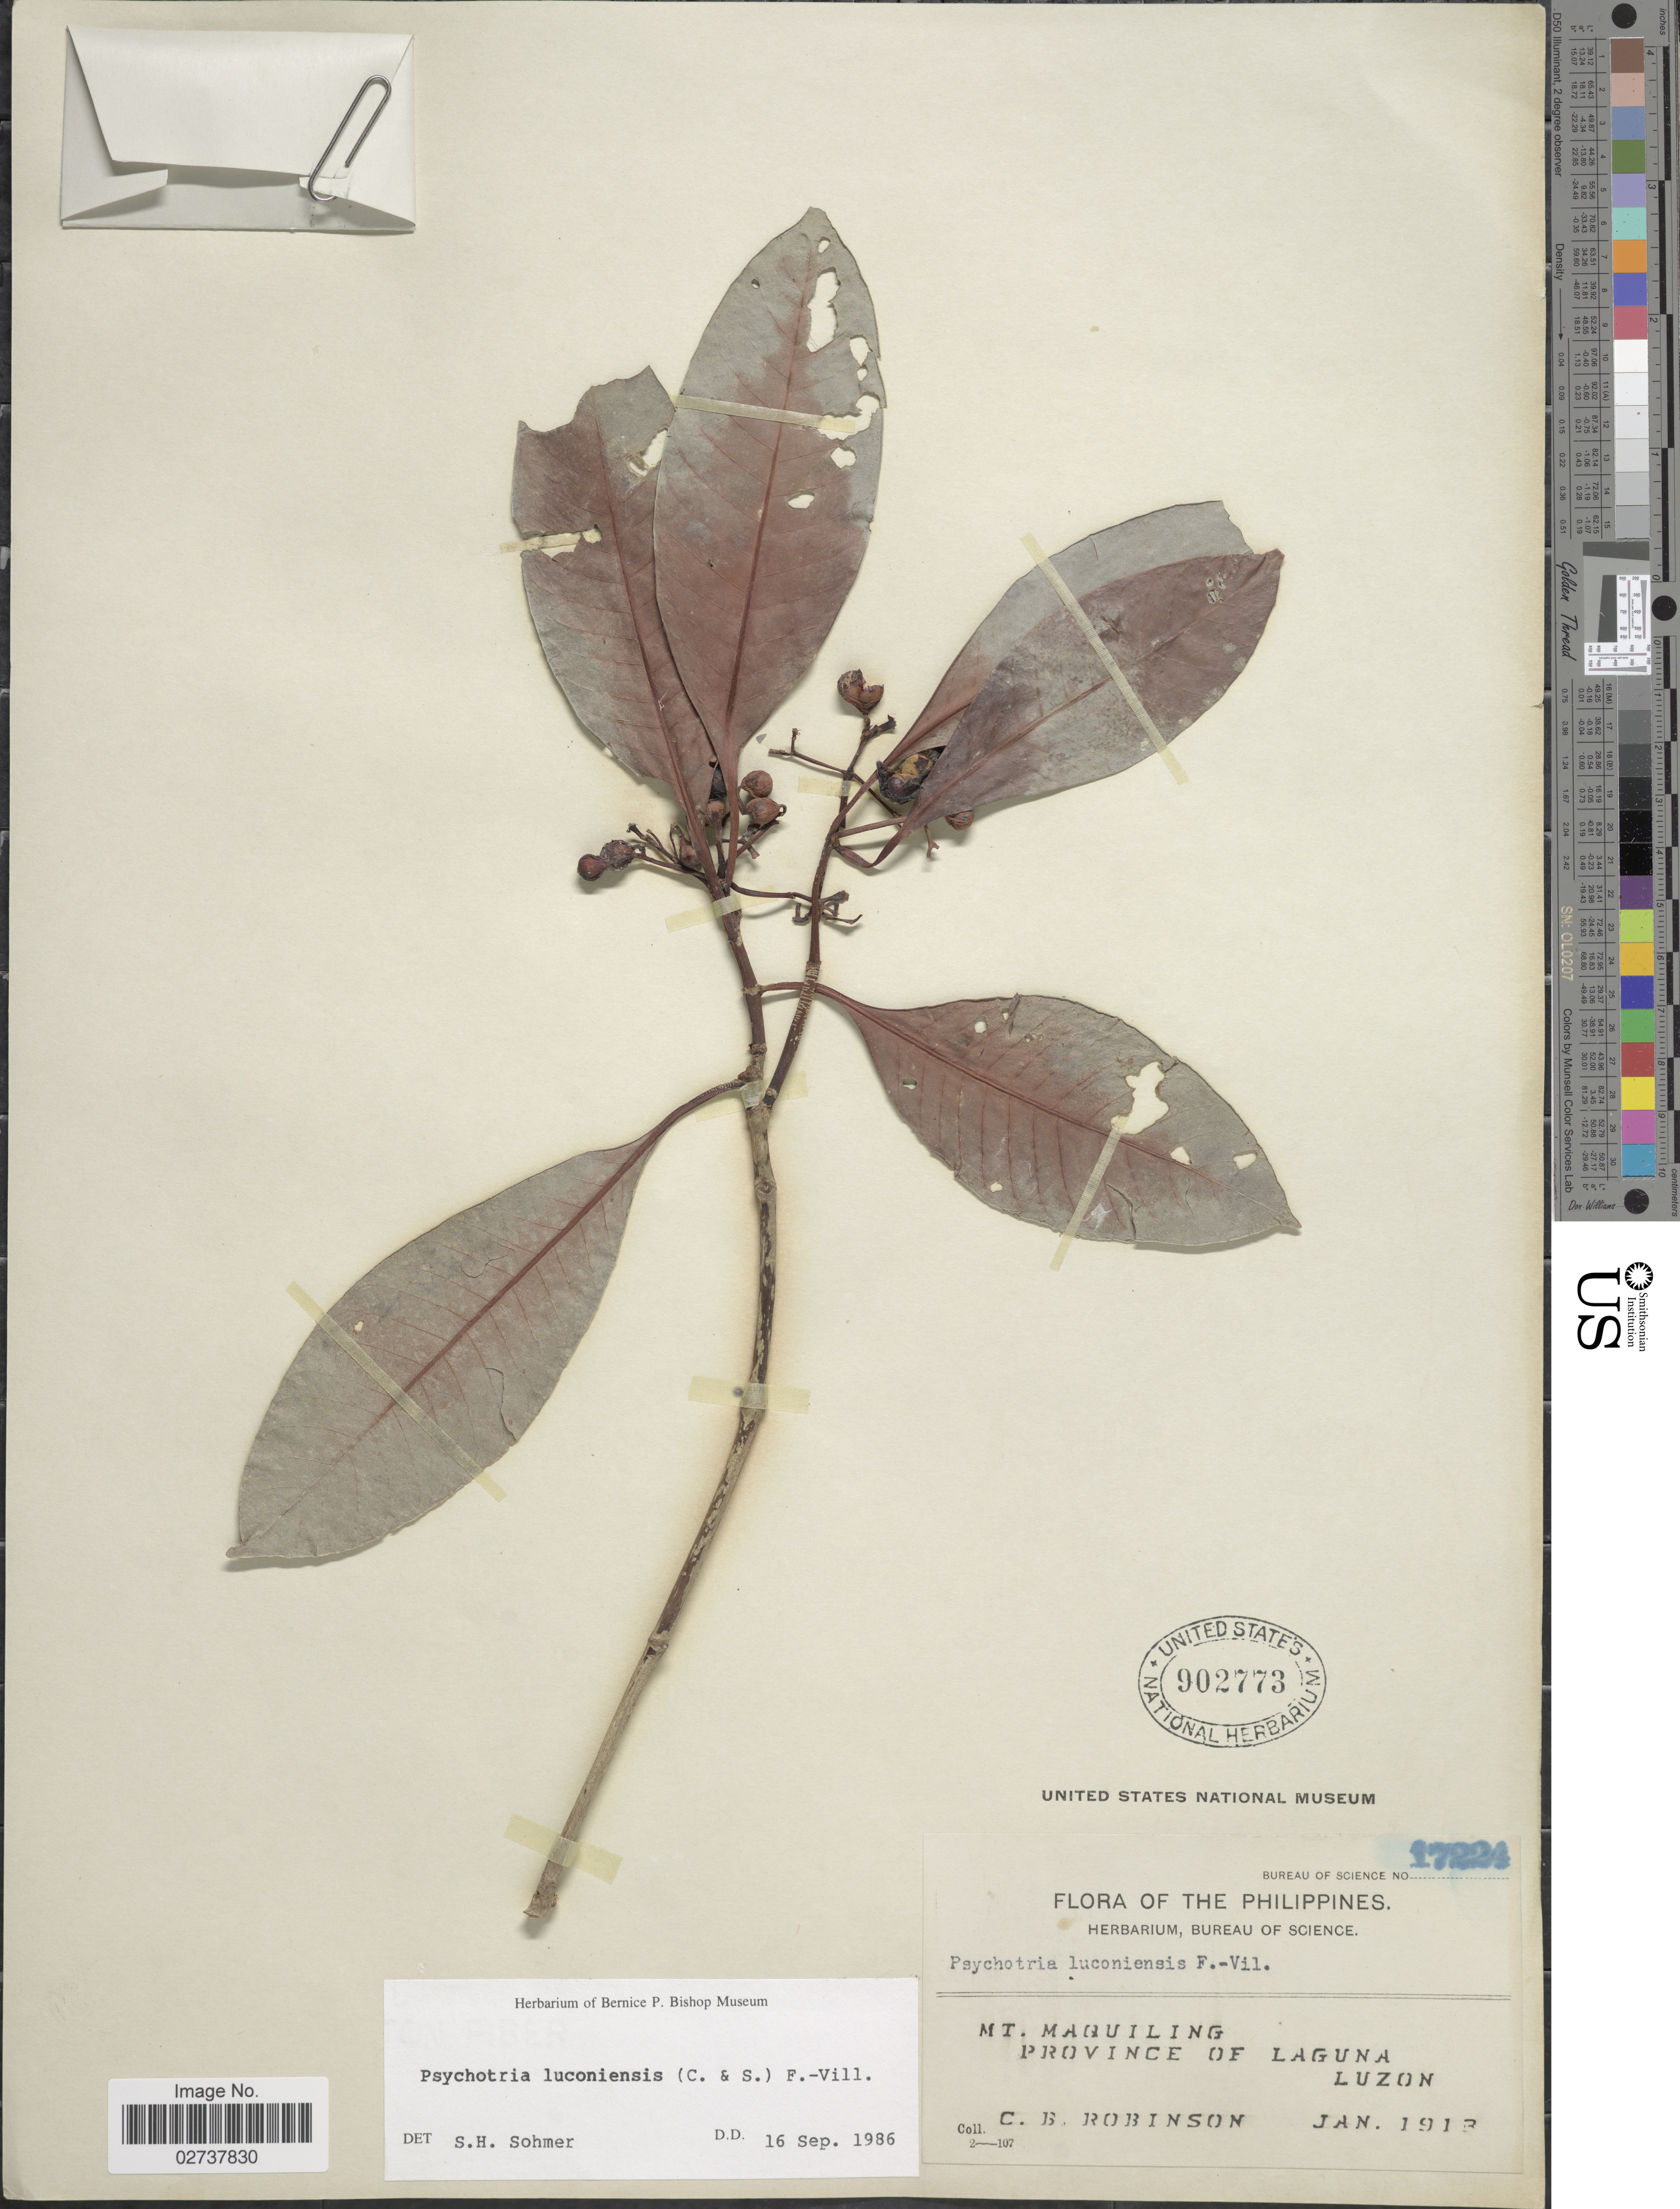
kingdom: Plantae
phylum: Tracheophyta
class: Magnoliopsida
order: Gentianales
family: Rubiaceae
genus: Psychotria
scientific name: Psychotria luzoniensis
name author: (Cham. & Schltdl.) Fern.-Vill.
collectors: C. Robinson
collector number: Bureau of Science 17224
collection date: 1913-01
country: Philippines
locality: Mt. Maquiling Province of Laguna Luzon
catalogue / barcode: US 902773